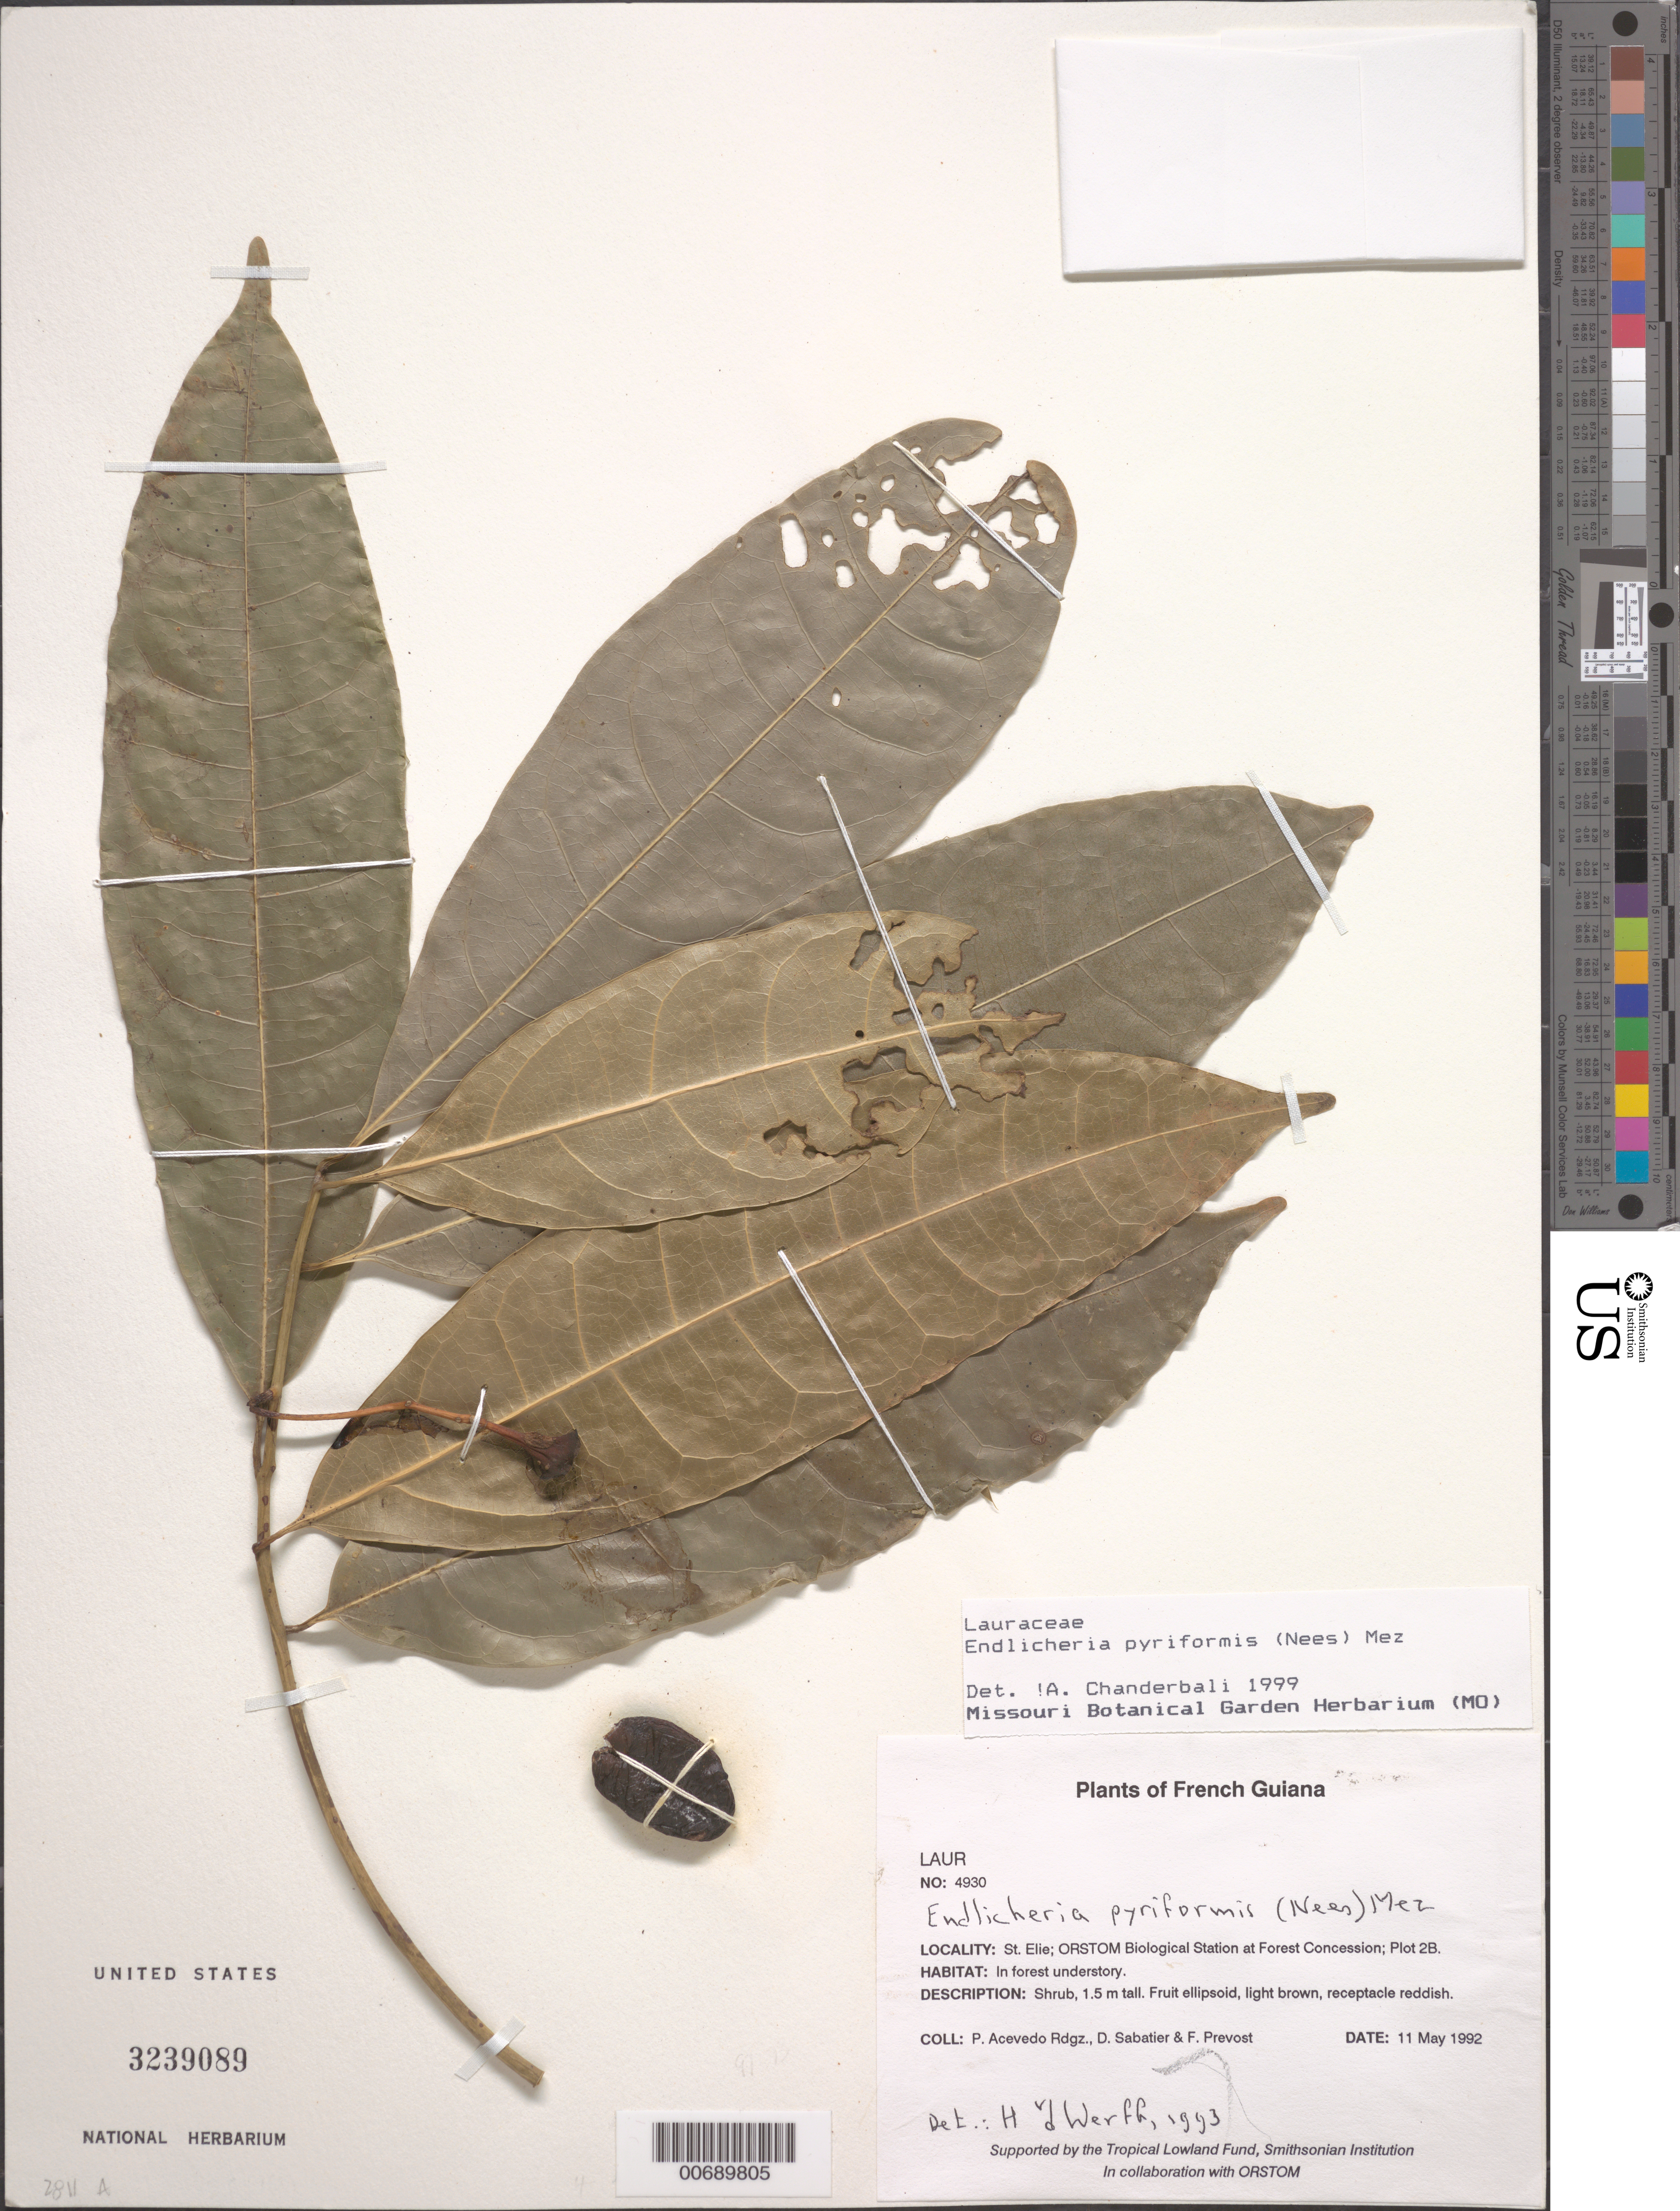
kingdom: Plantae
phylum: Tracheophyta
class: Magnoliopsida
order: Laurales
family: Lauraceae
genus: Endlicheria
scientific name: Endlicheria pyriformis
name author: (Nees) Mez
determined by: van der Werff, H., (MO), Missouri Botanical Garden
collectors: P. Acevedo-Rodr., D. Sabatier & M.-F. Prévost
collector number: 4930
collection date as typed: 11 May 1992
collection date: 1992-05-11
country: French Guiana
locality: St. Elie; ORSTOM Biological Station at Forest Concession; Plot 2B.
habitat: In forest understory.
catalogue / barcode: US 3239089